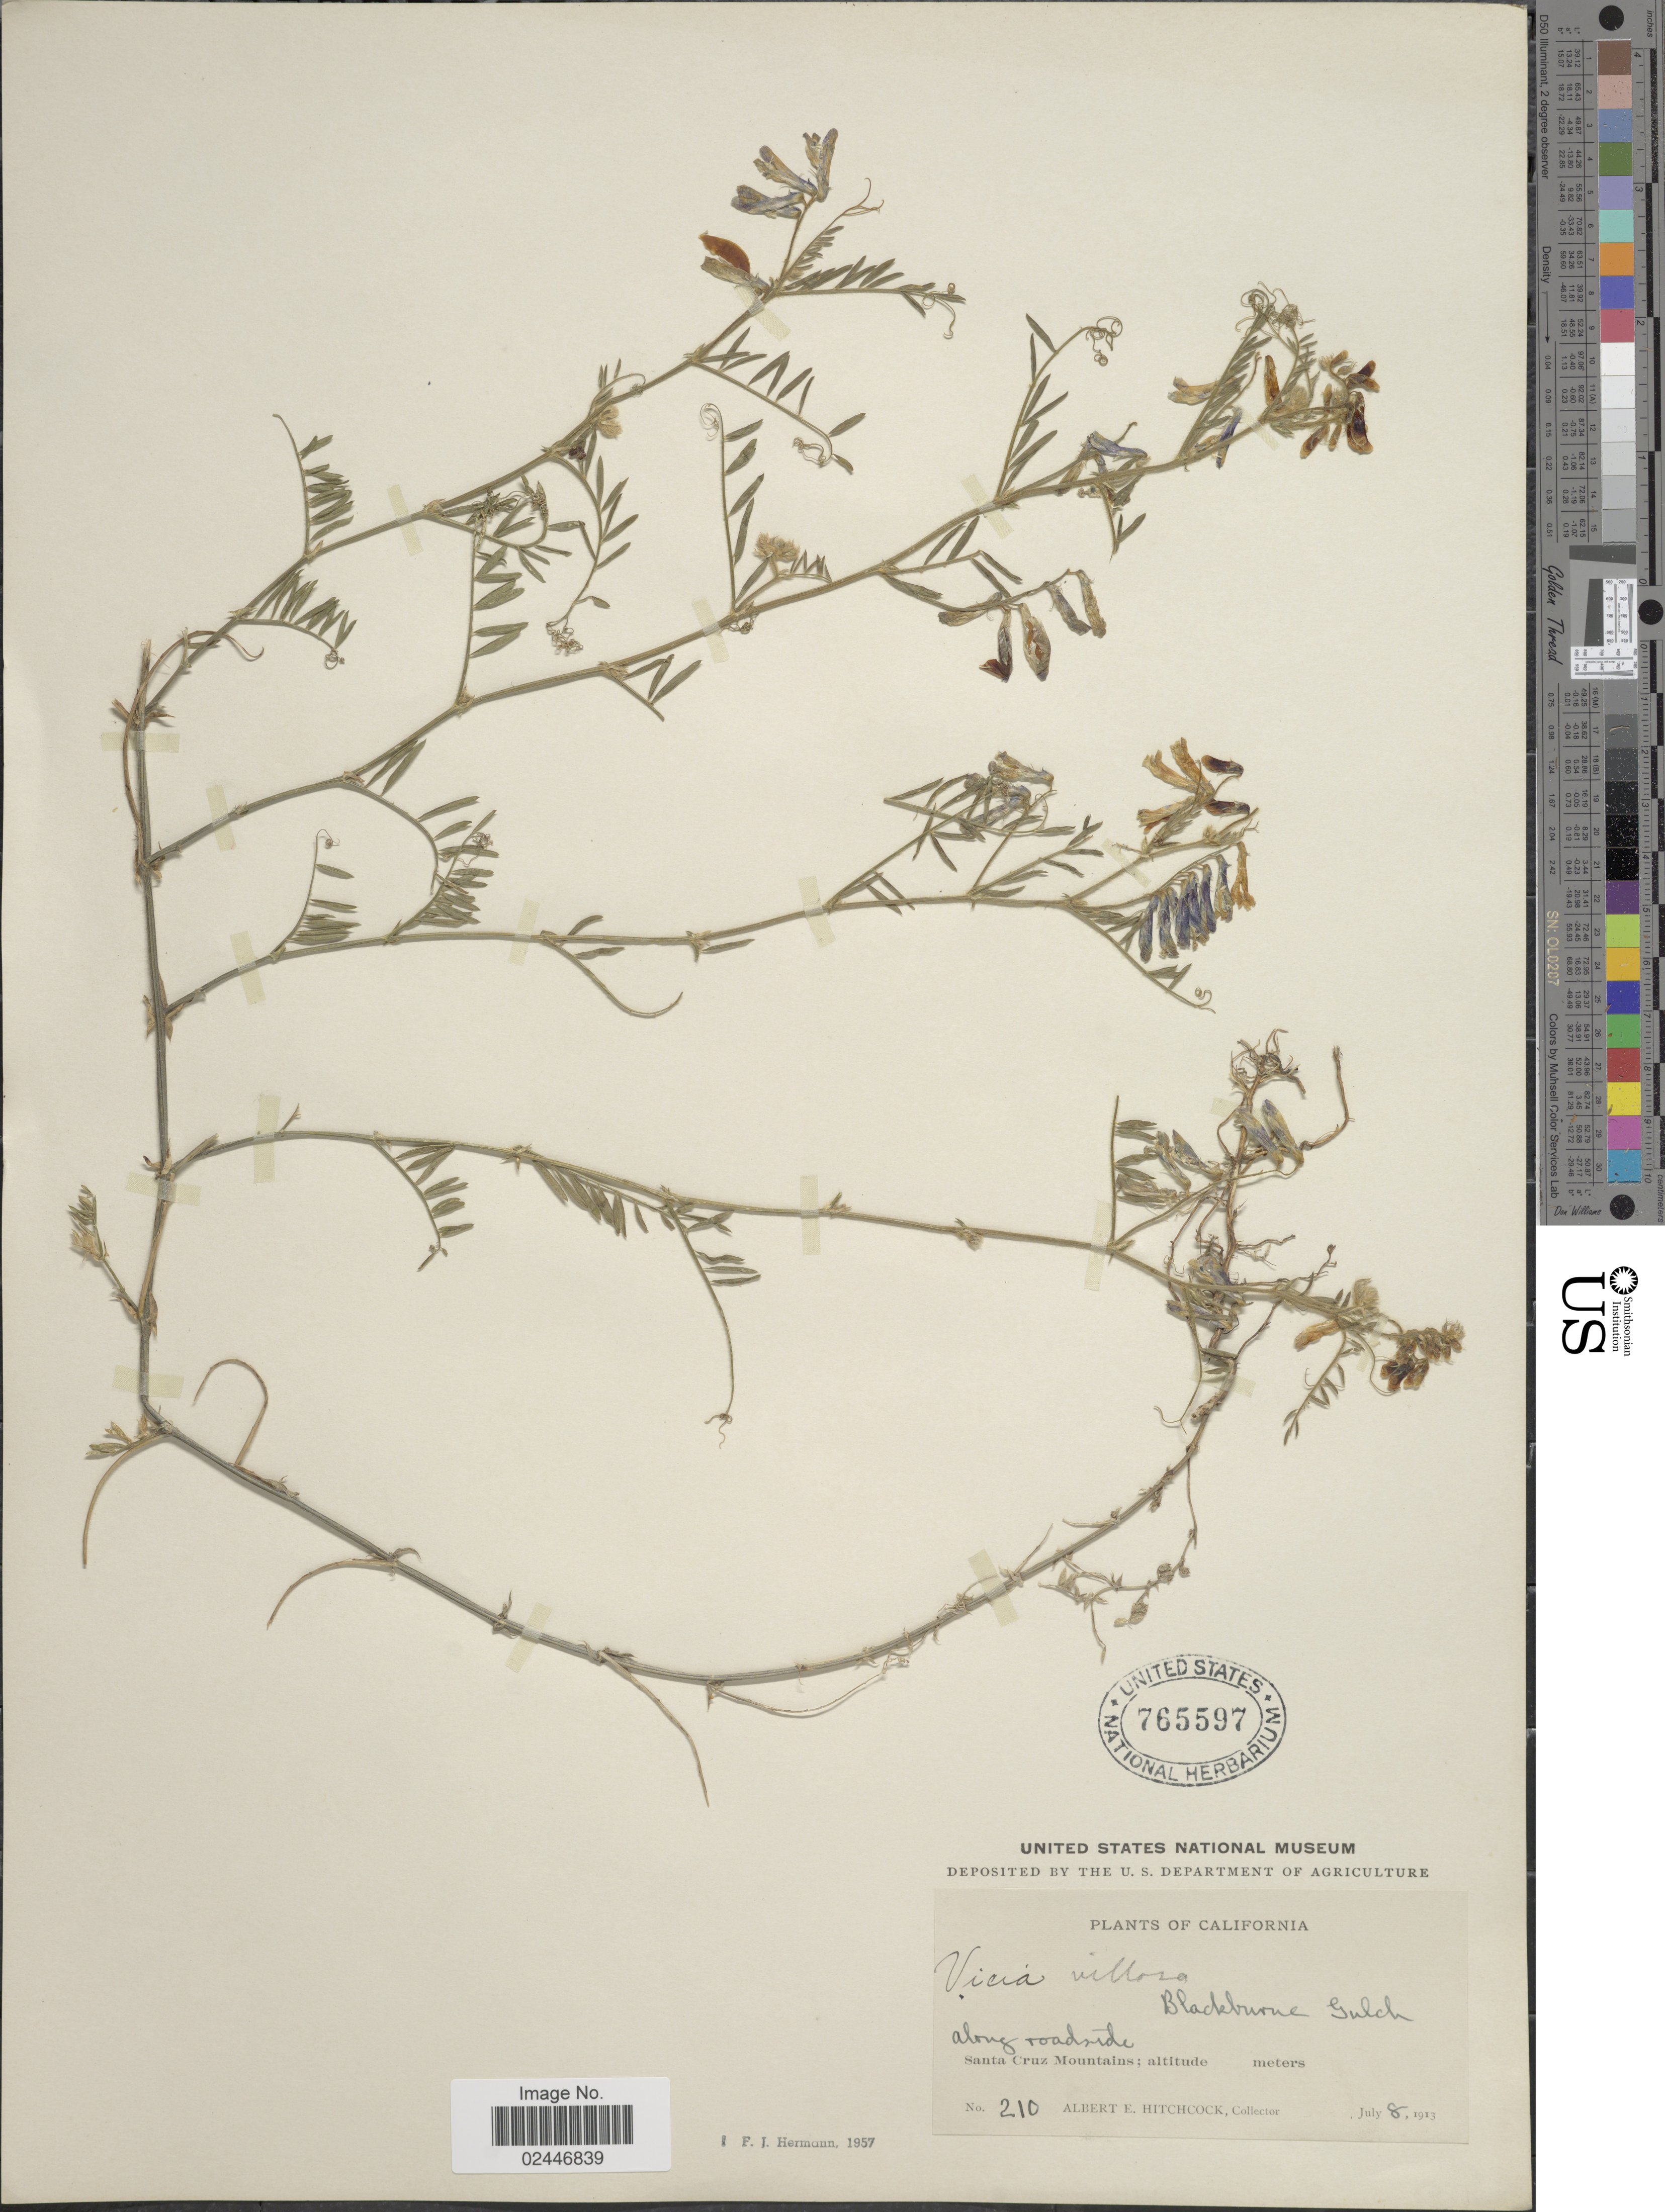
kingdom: Plantae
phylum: Tracheophyta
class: Magnoliopsida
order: Fabales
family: Fabaceae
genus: Vicia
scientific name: Vicia villosa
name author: Roth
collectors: A. Hitchcock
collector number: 210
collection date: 1913-07-08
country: United States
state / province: California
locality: Blackburne Gulch, along roadside, Santa Cruz Mountains.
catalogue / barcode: US 765597